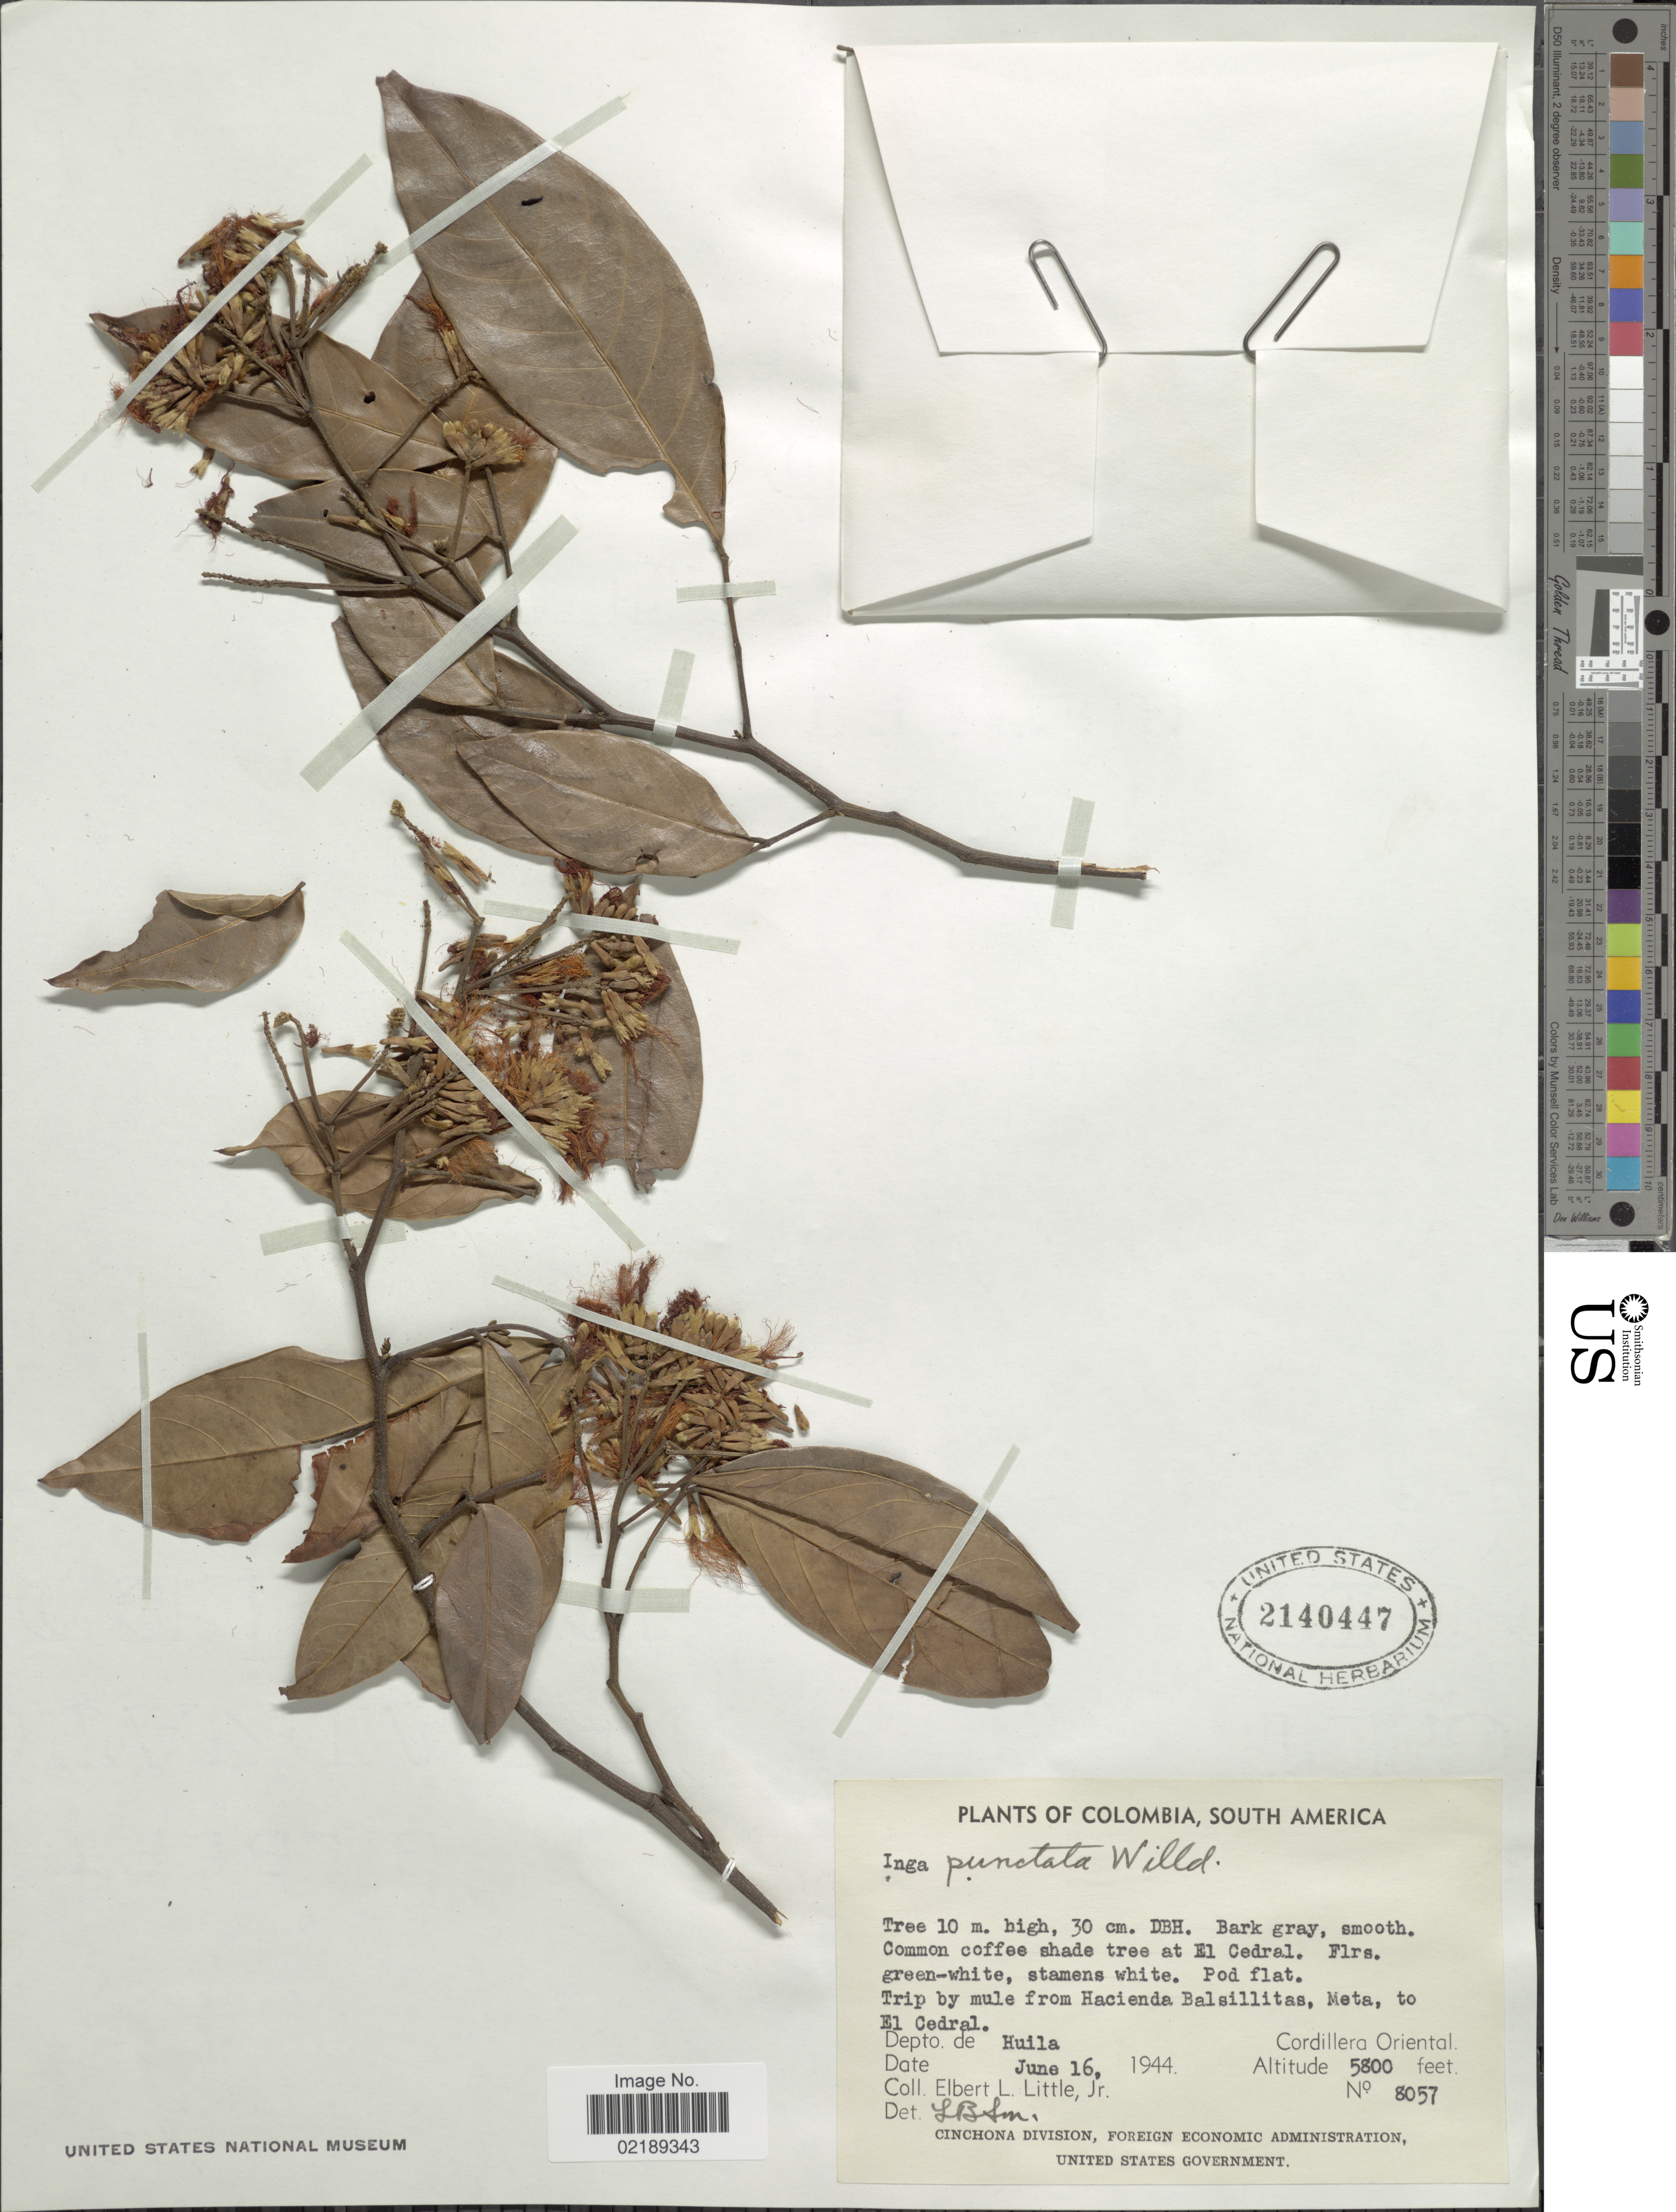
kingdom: Plantae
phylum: Tracheophyta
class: Magnoliopsida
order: Fabales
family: Fabaceae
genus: Inga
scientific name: Inga punctata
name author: Willd.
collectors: E. L. Little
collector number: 8057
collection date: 1944-06-16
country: Colombia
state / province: Huila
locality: Ttrip by mule from Hacienda Balsillitas, Meta, to El Cedral, Cordillera Oriental.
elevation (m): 1768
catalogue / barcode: US 2140447